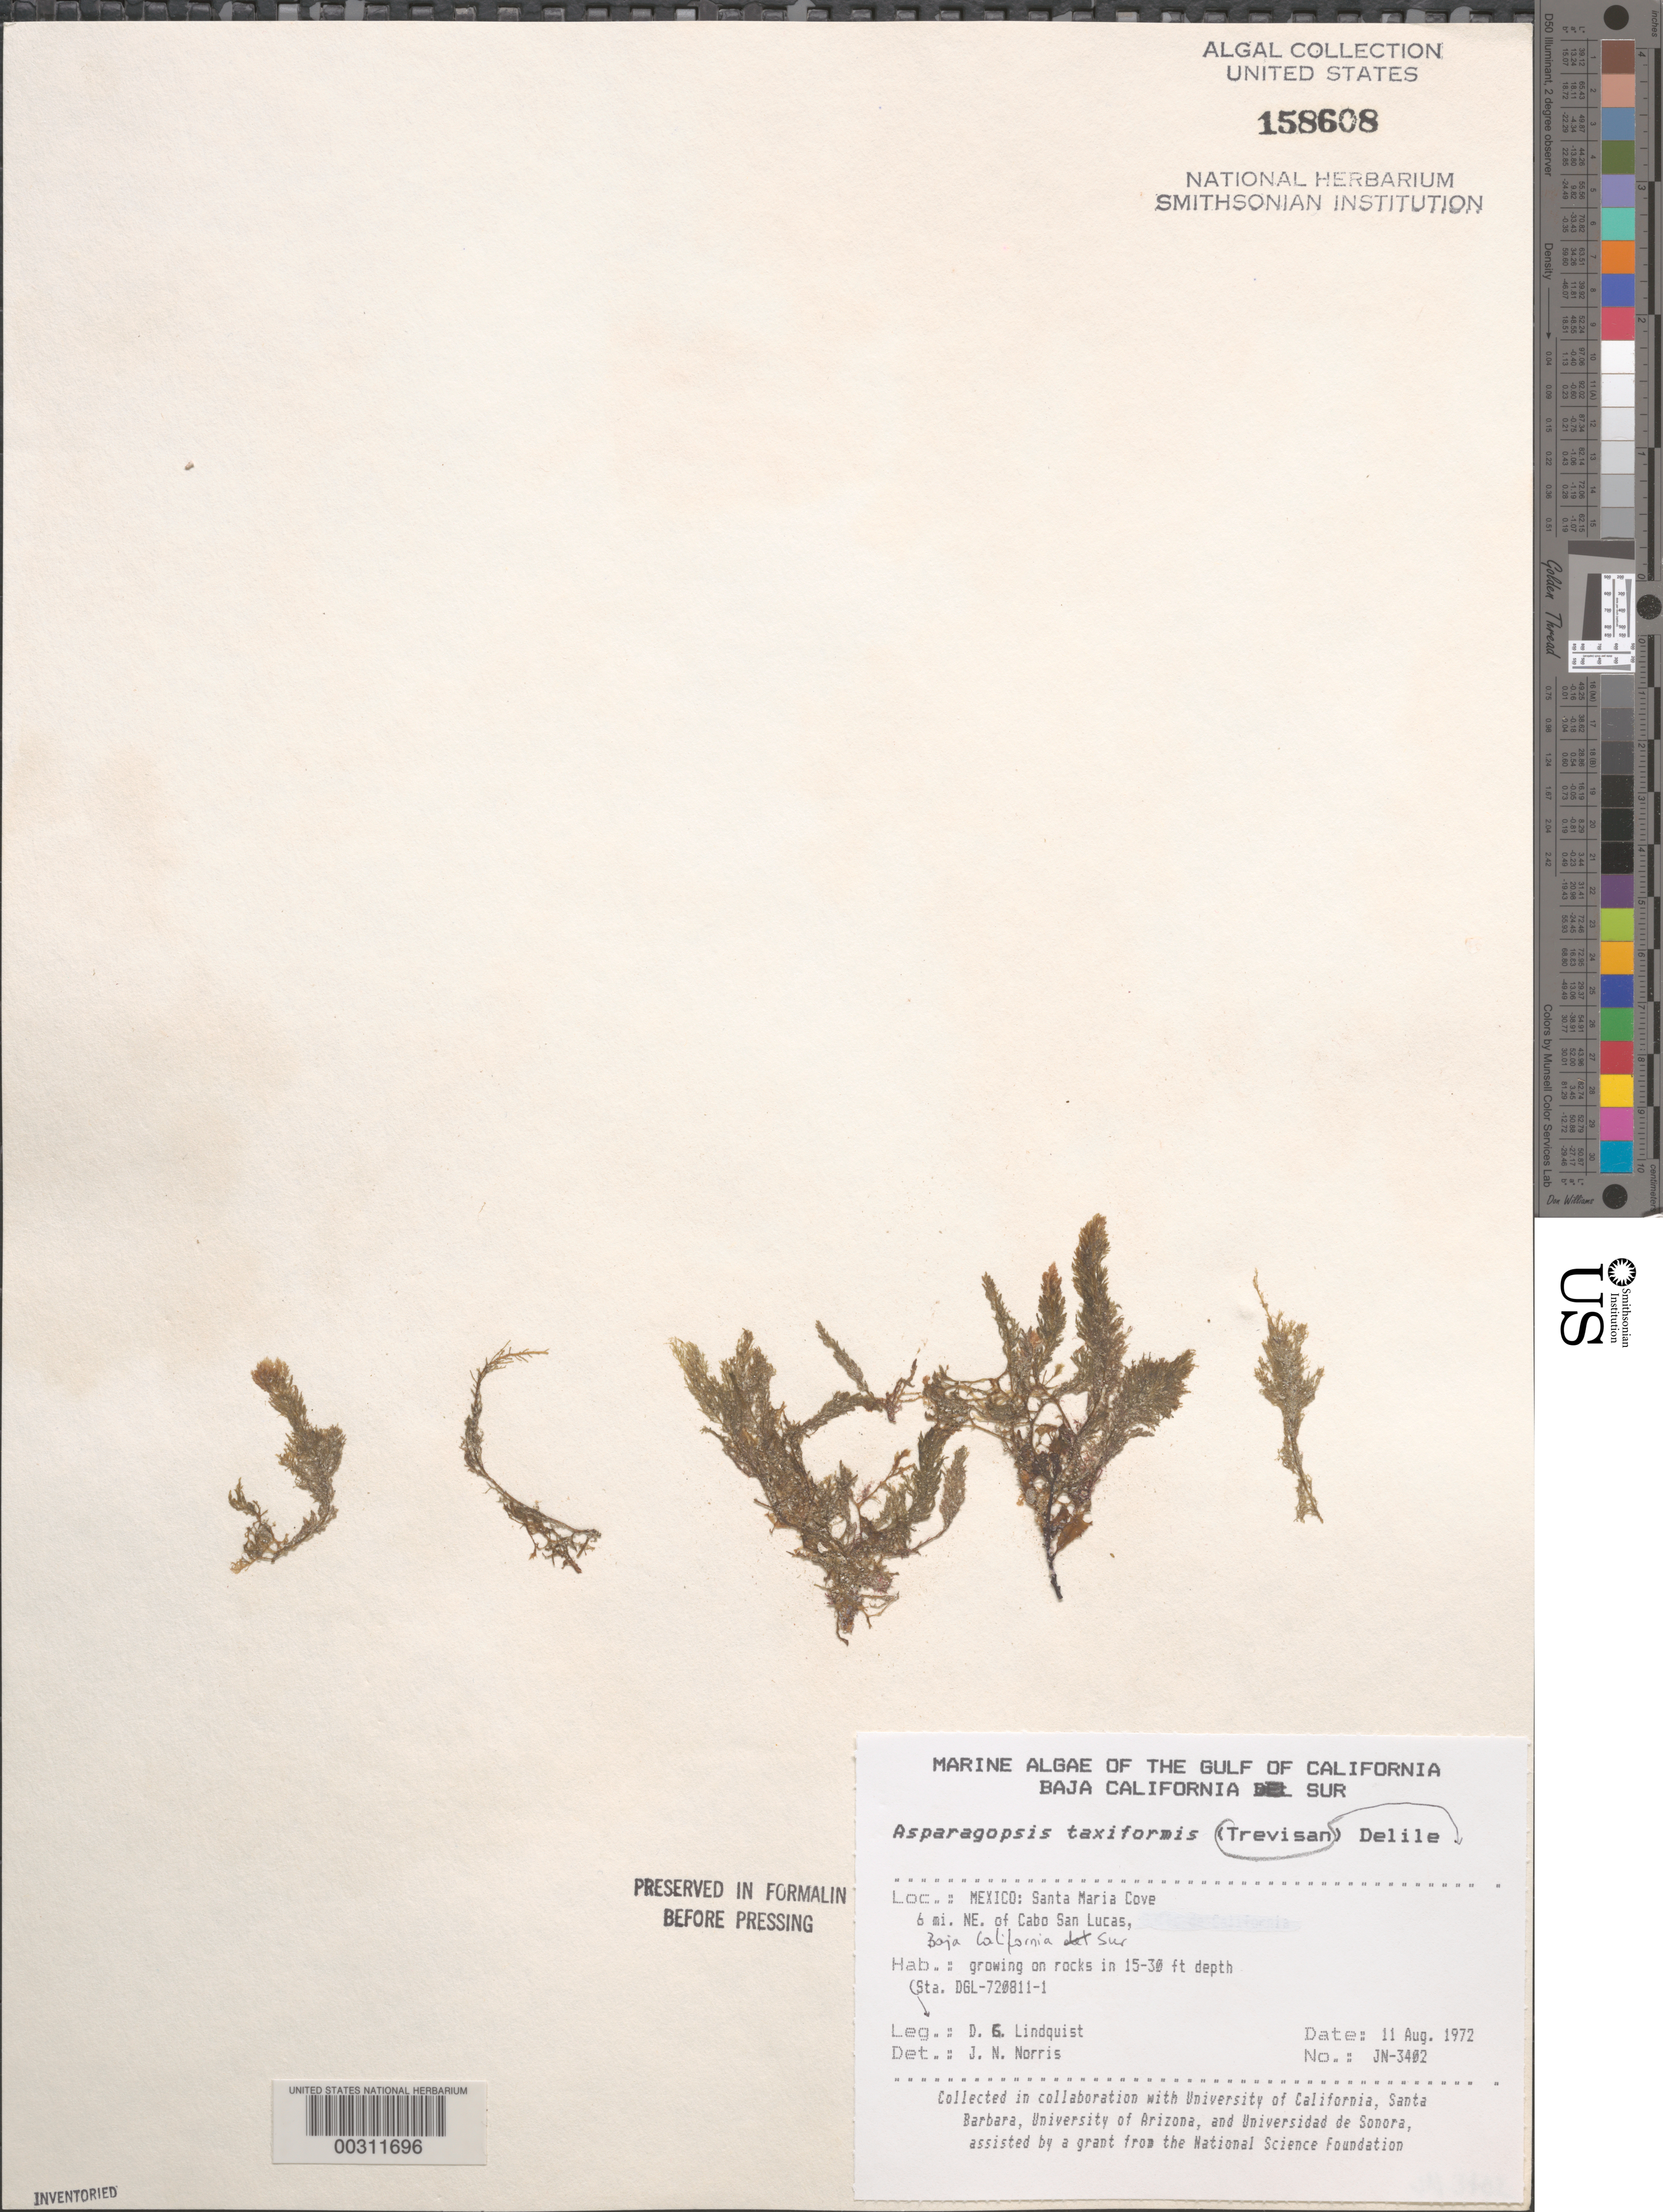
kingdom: Plantae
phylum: Rhodophyta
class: Florideophyceae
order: Bonnemaisoniales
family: Bonnemaisoniaceae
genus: Asparagopsis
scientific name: Asparagopsis taxiformis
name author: (Delile) Trevis.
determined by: Norris, James N.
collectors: D. Lindquist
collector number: JN-3402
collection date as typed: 11 Aug 1972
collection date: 1972-08-11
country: Mexico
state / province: Baja California Sur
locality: Santa Maria Cove, 6 miles northeast of Cabo San Lucas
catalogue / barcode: US 158608